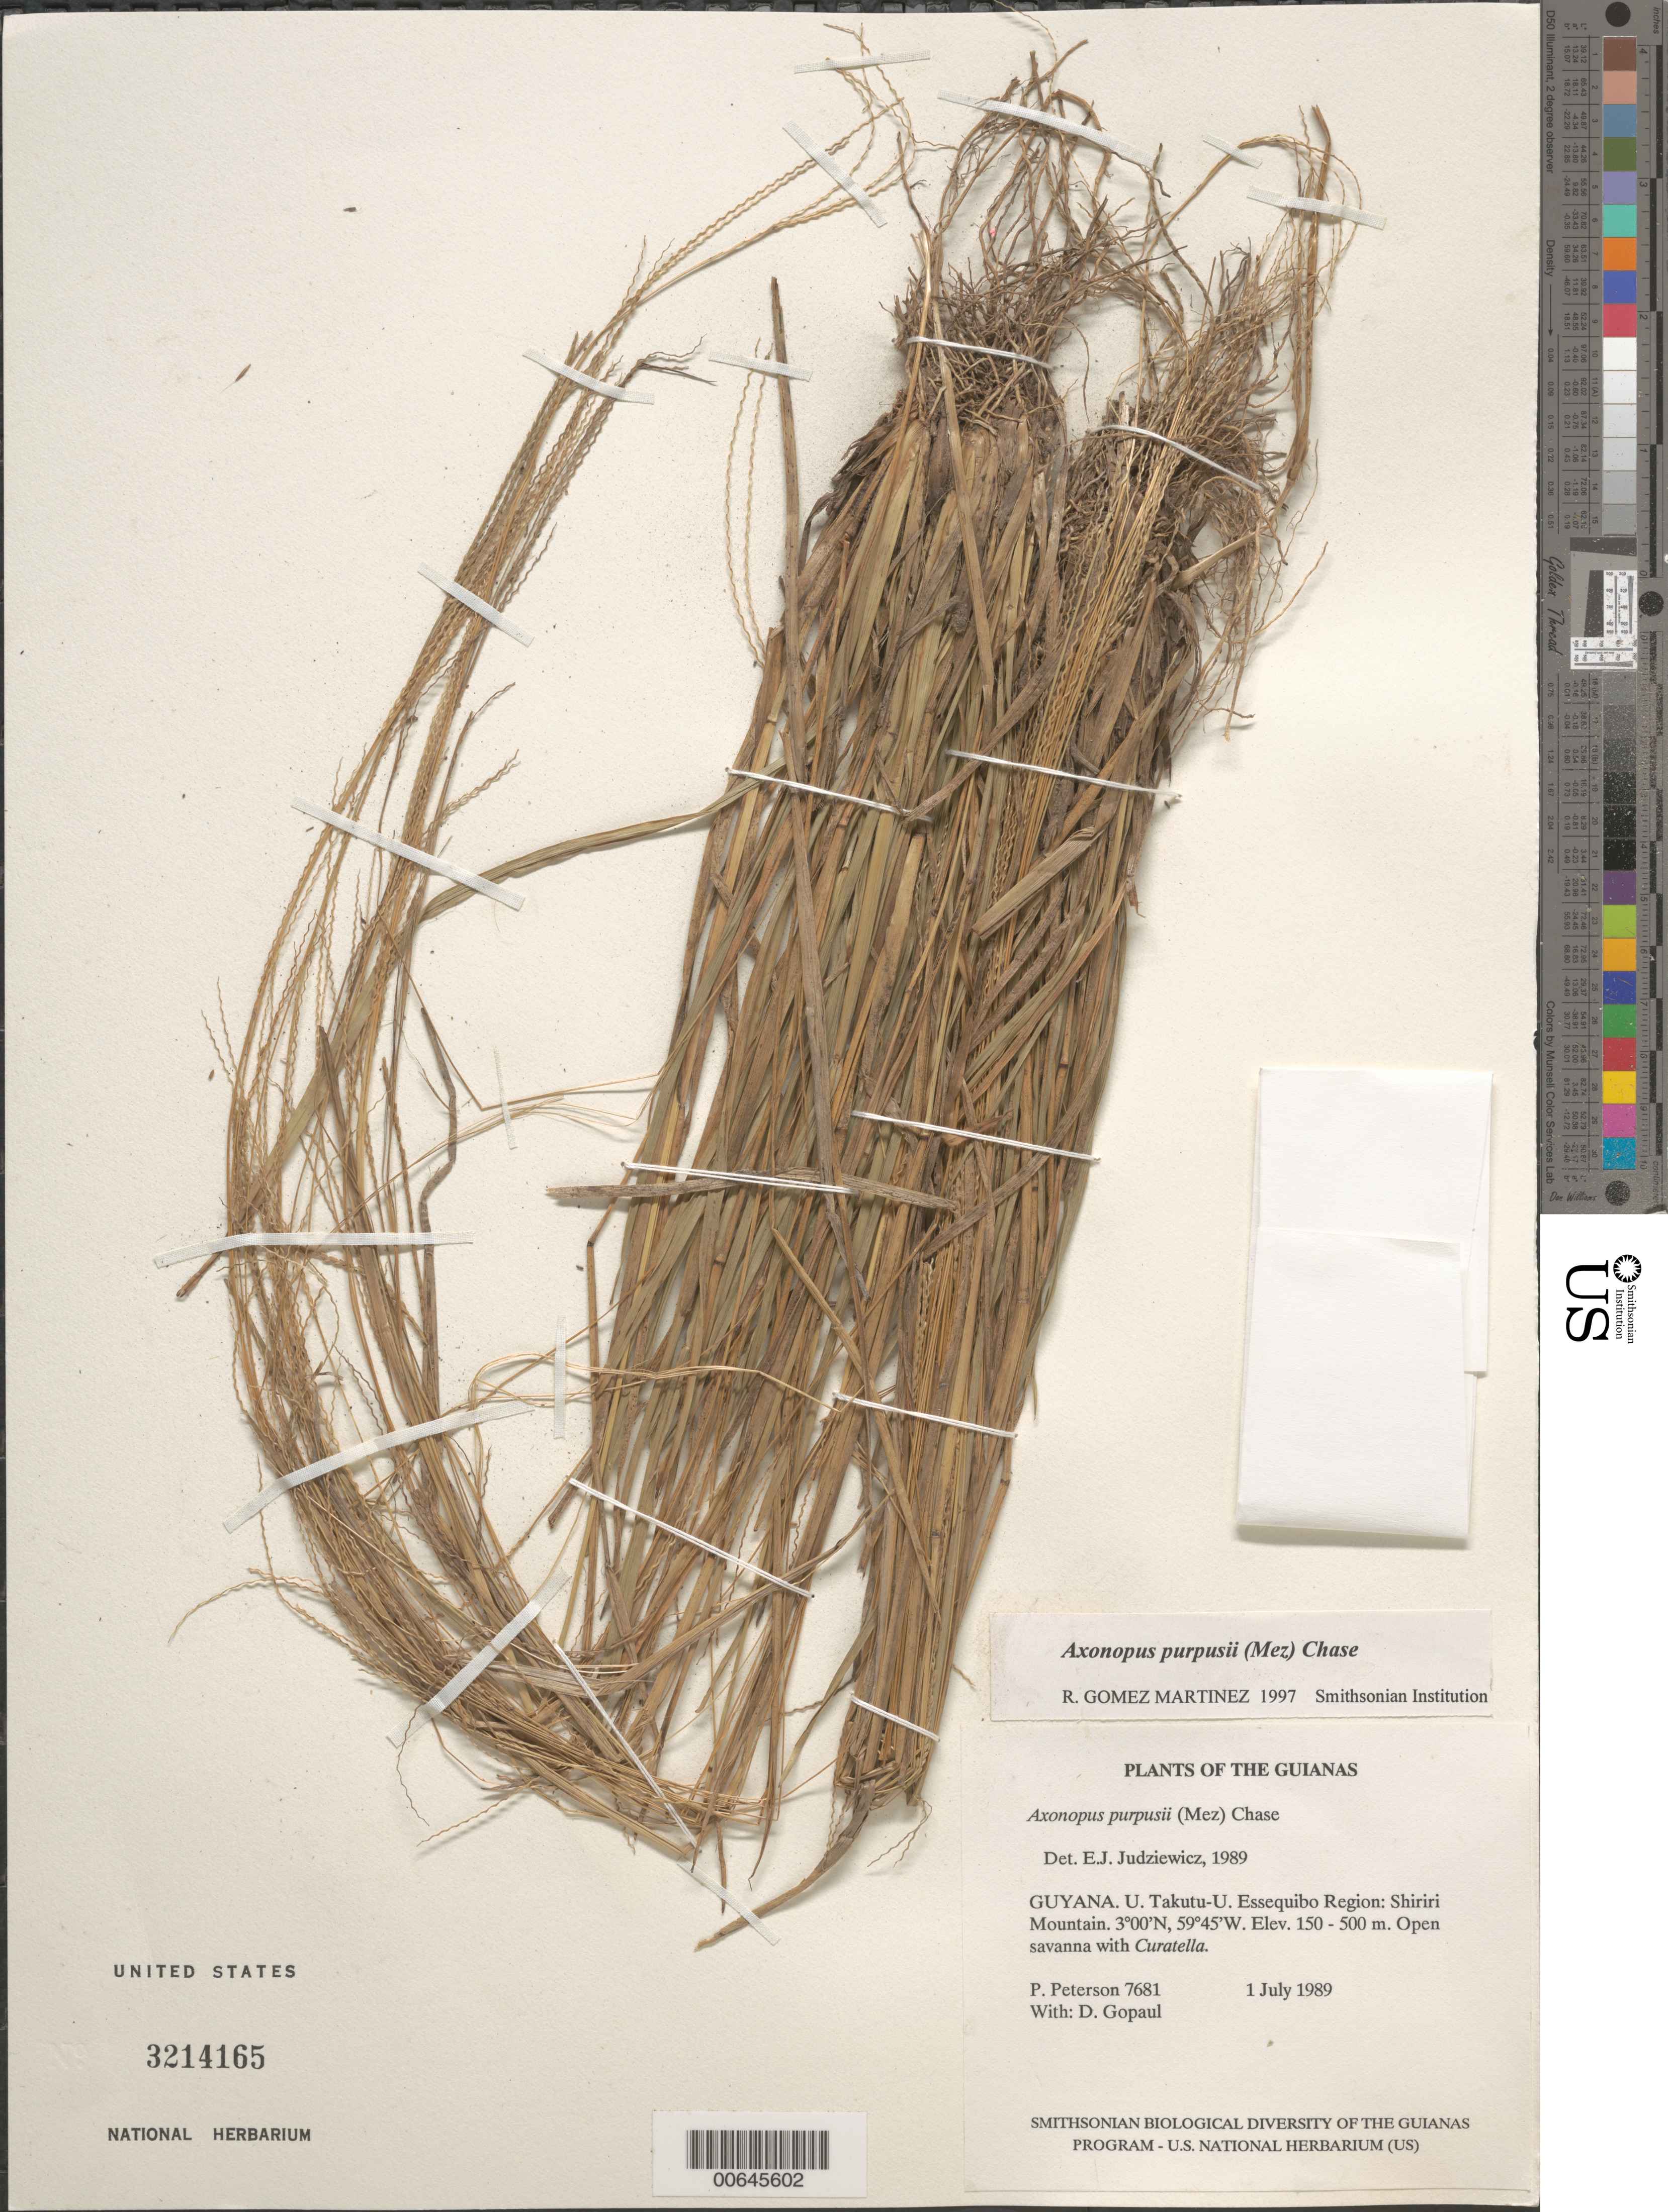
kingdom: Plantae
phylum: Tracheophyta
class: Liliopsida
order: Poales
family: Poaceae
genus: Axonopus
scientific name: Axonopus purpusii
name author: (Mez) Chase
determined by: Gomez Martinez, R.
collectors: P. M. Peterson & D. Gopaul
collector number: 7681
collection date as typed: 1 July 1989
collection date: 1989-07-01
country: Guyana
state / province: U. Takutu-U. Essequibo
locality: Shiriri Mountain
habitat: Open savanna with Curatella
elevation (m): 150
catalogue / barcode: US 3214165